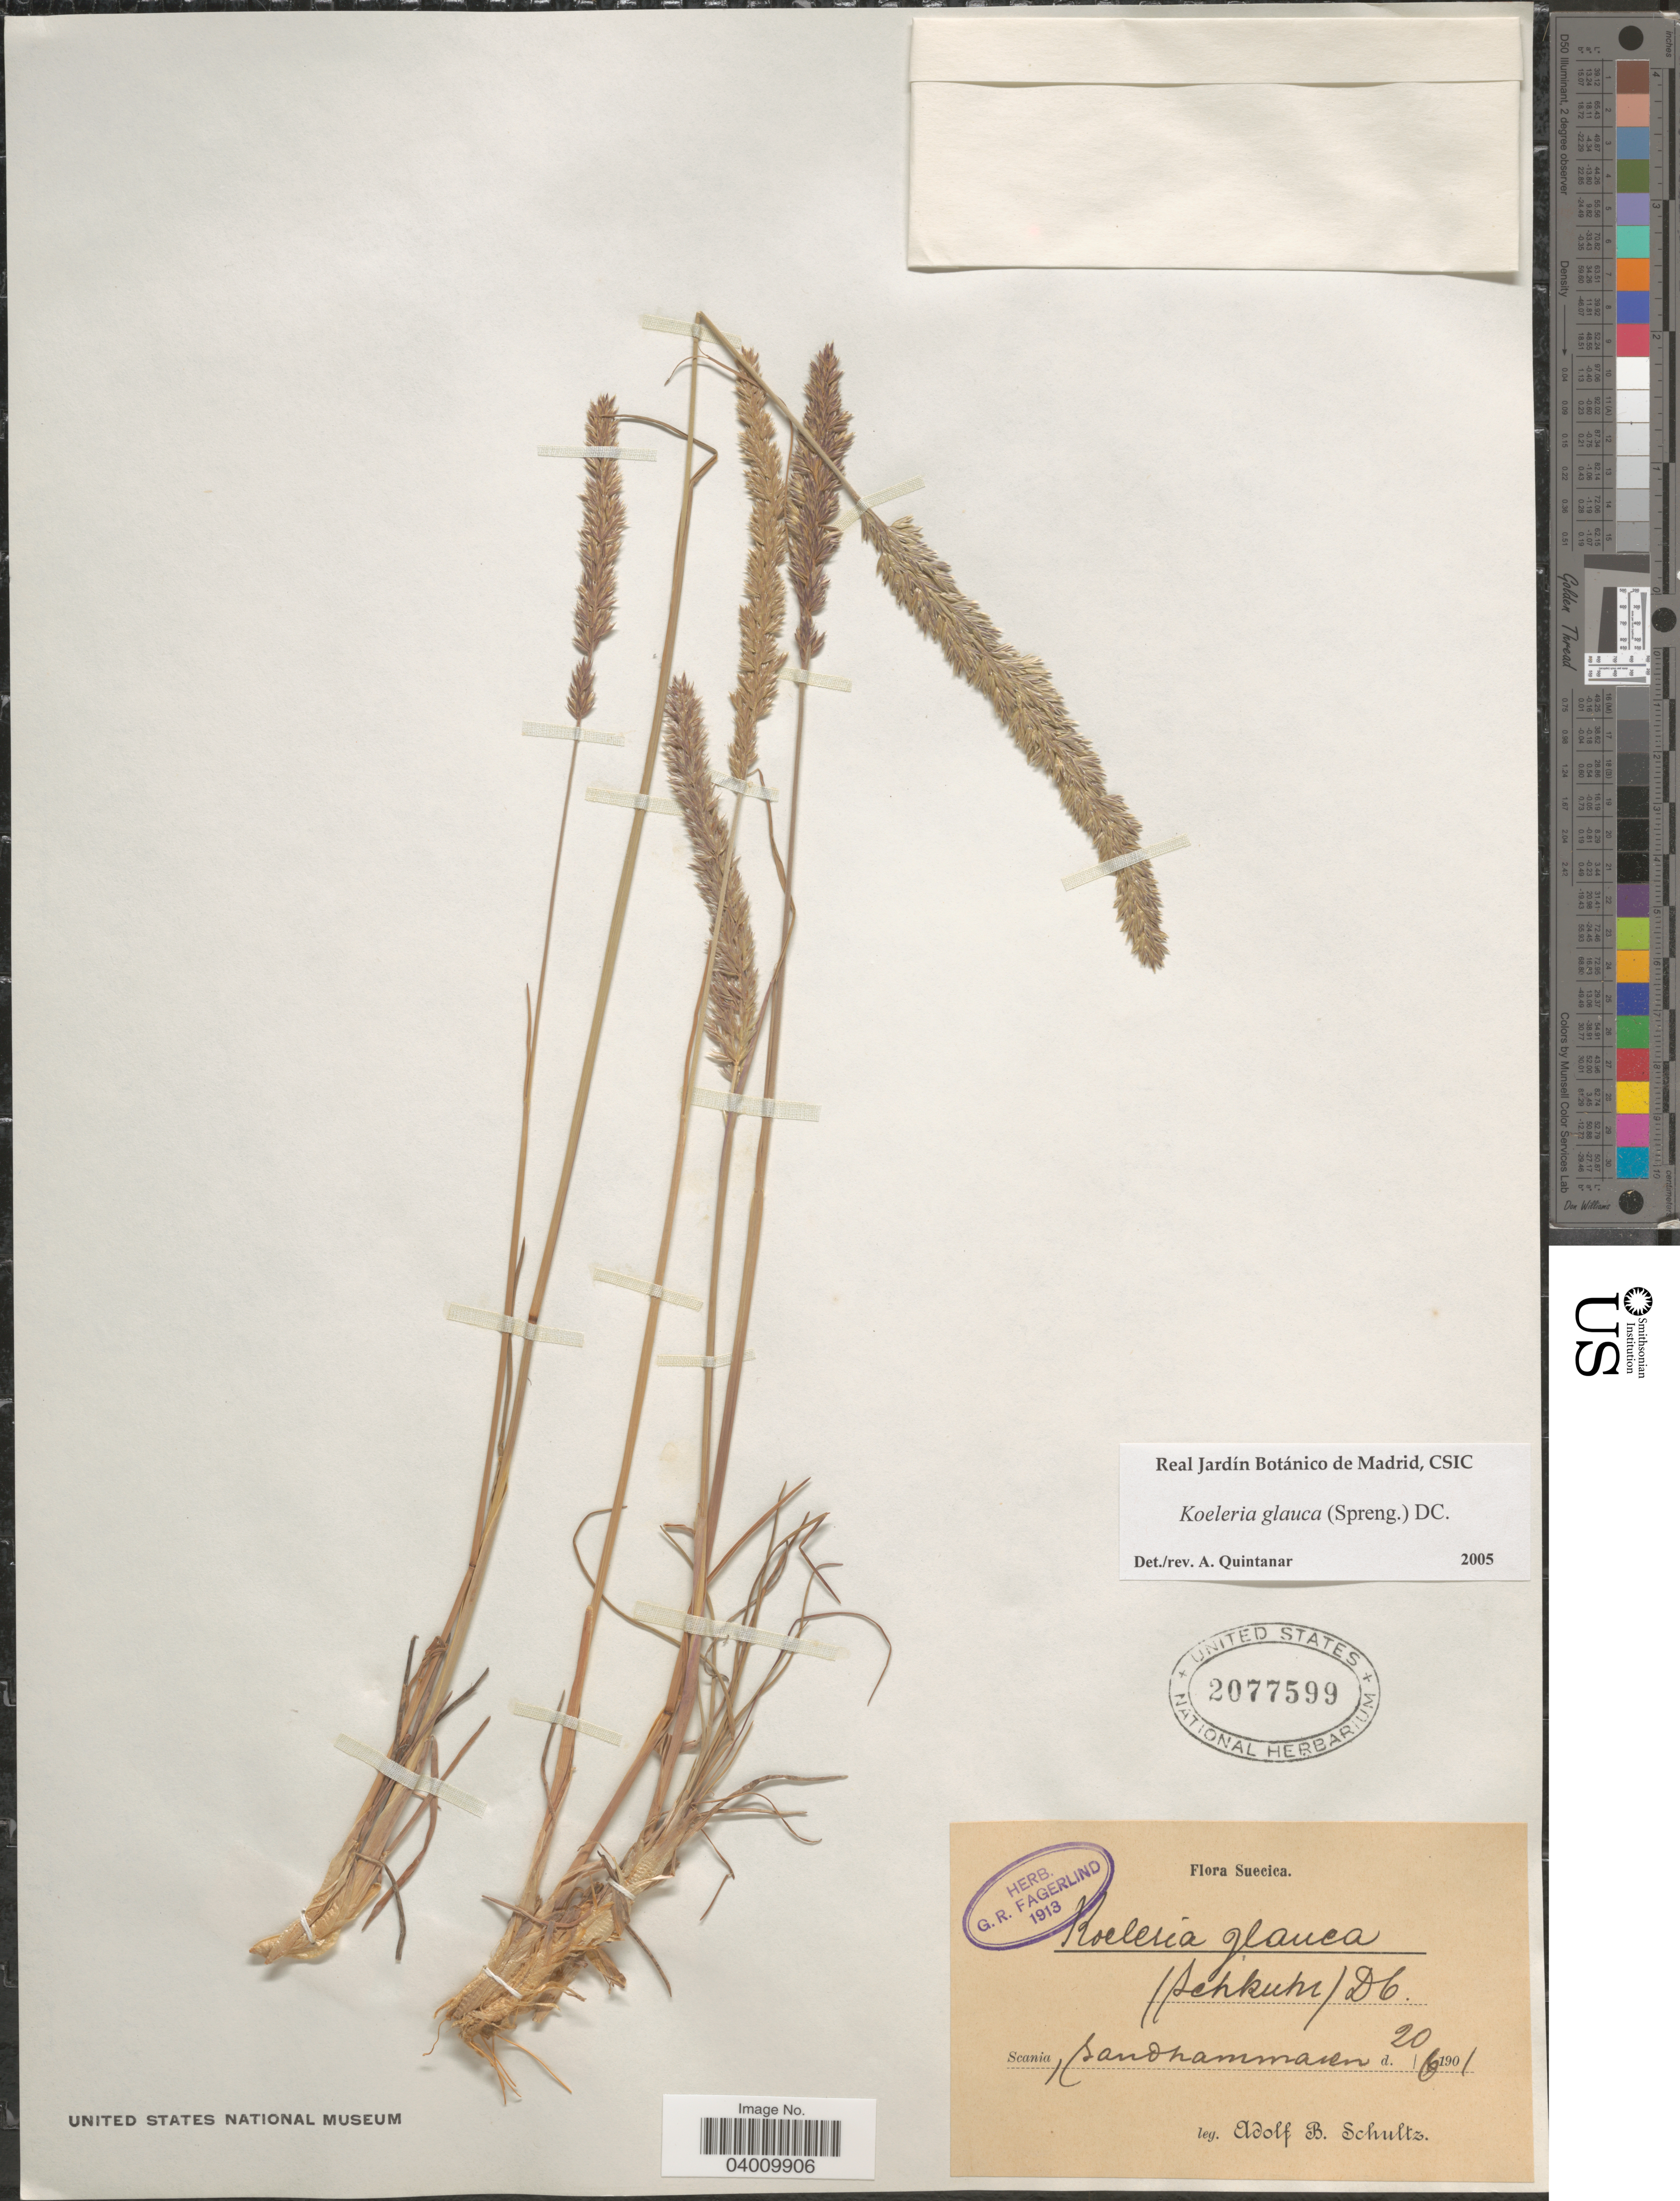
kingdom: Plantae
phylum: Tracheophyta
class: Liliopsida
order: Poales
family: Poaceae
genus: Koeleria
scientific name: Koeleria glauca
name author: (Spreng.) DC.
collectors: A. Schultz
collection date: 1901-06-20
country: Sweden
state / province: Skåne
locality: Suecica. Scania, Sandhammaren.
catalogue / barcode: US 2077599